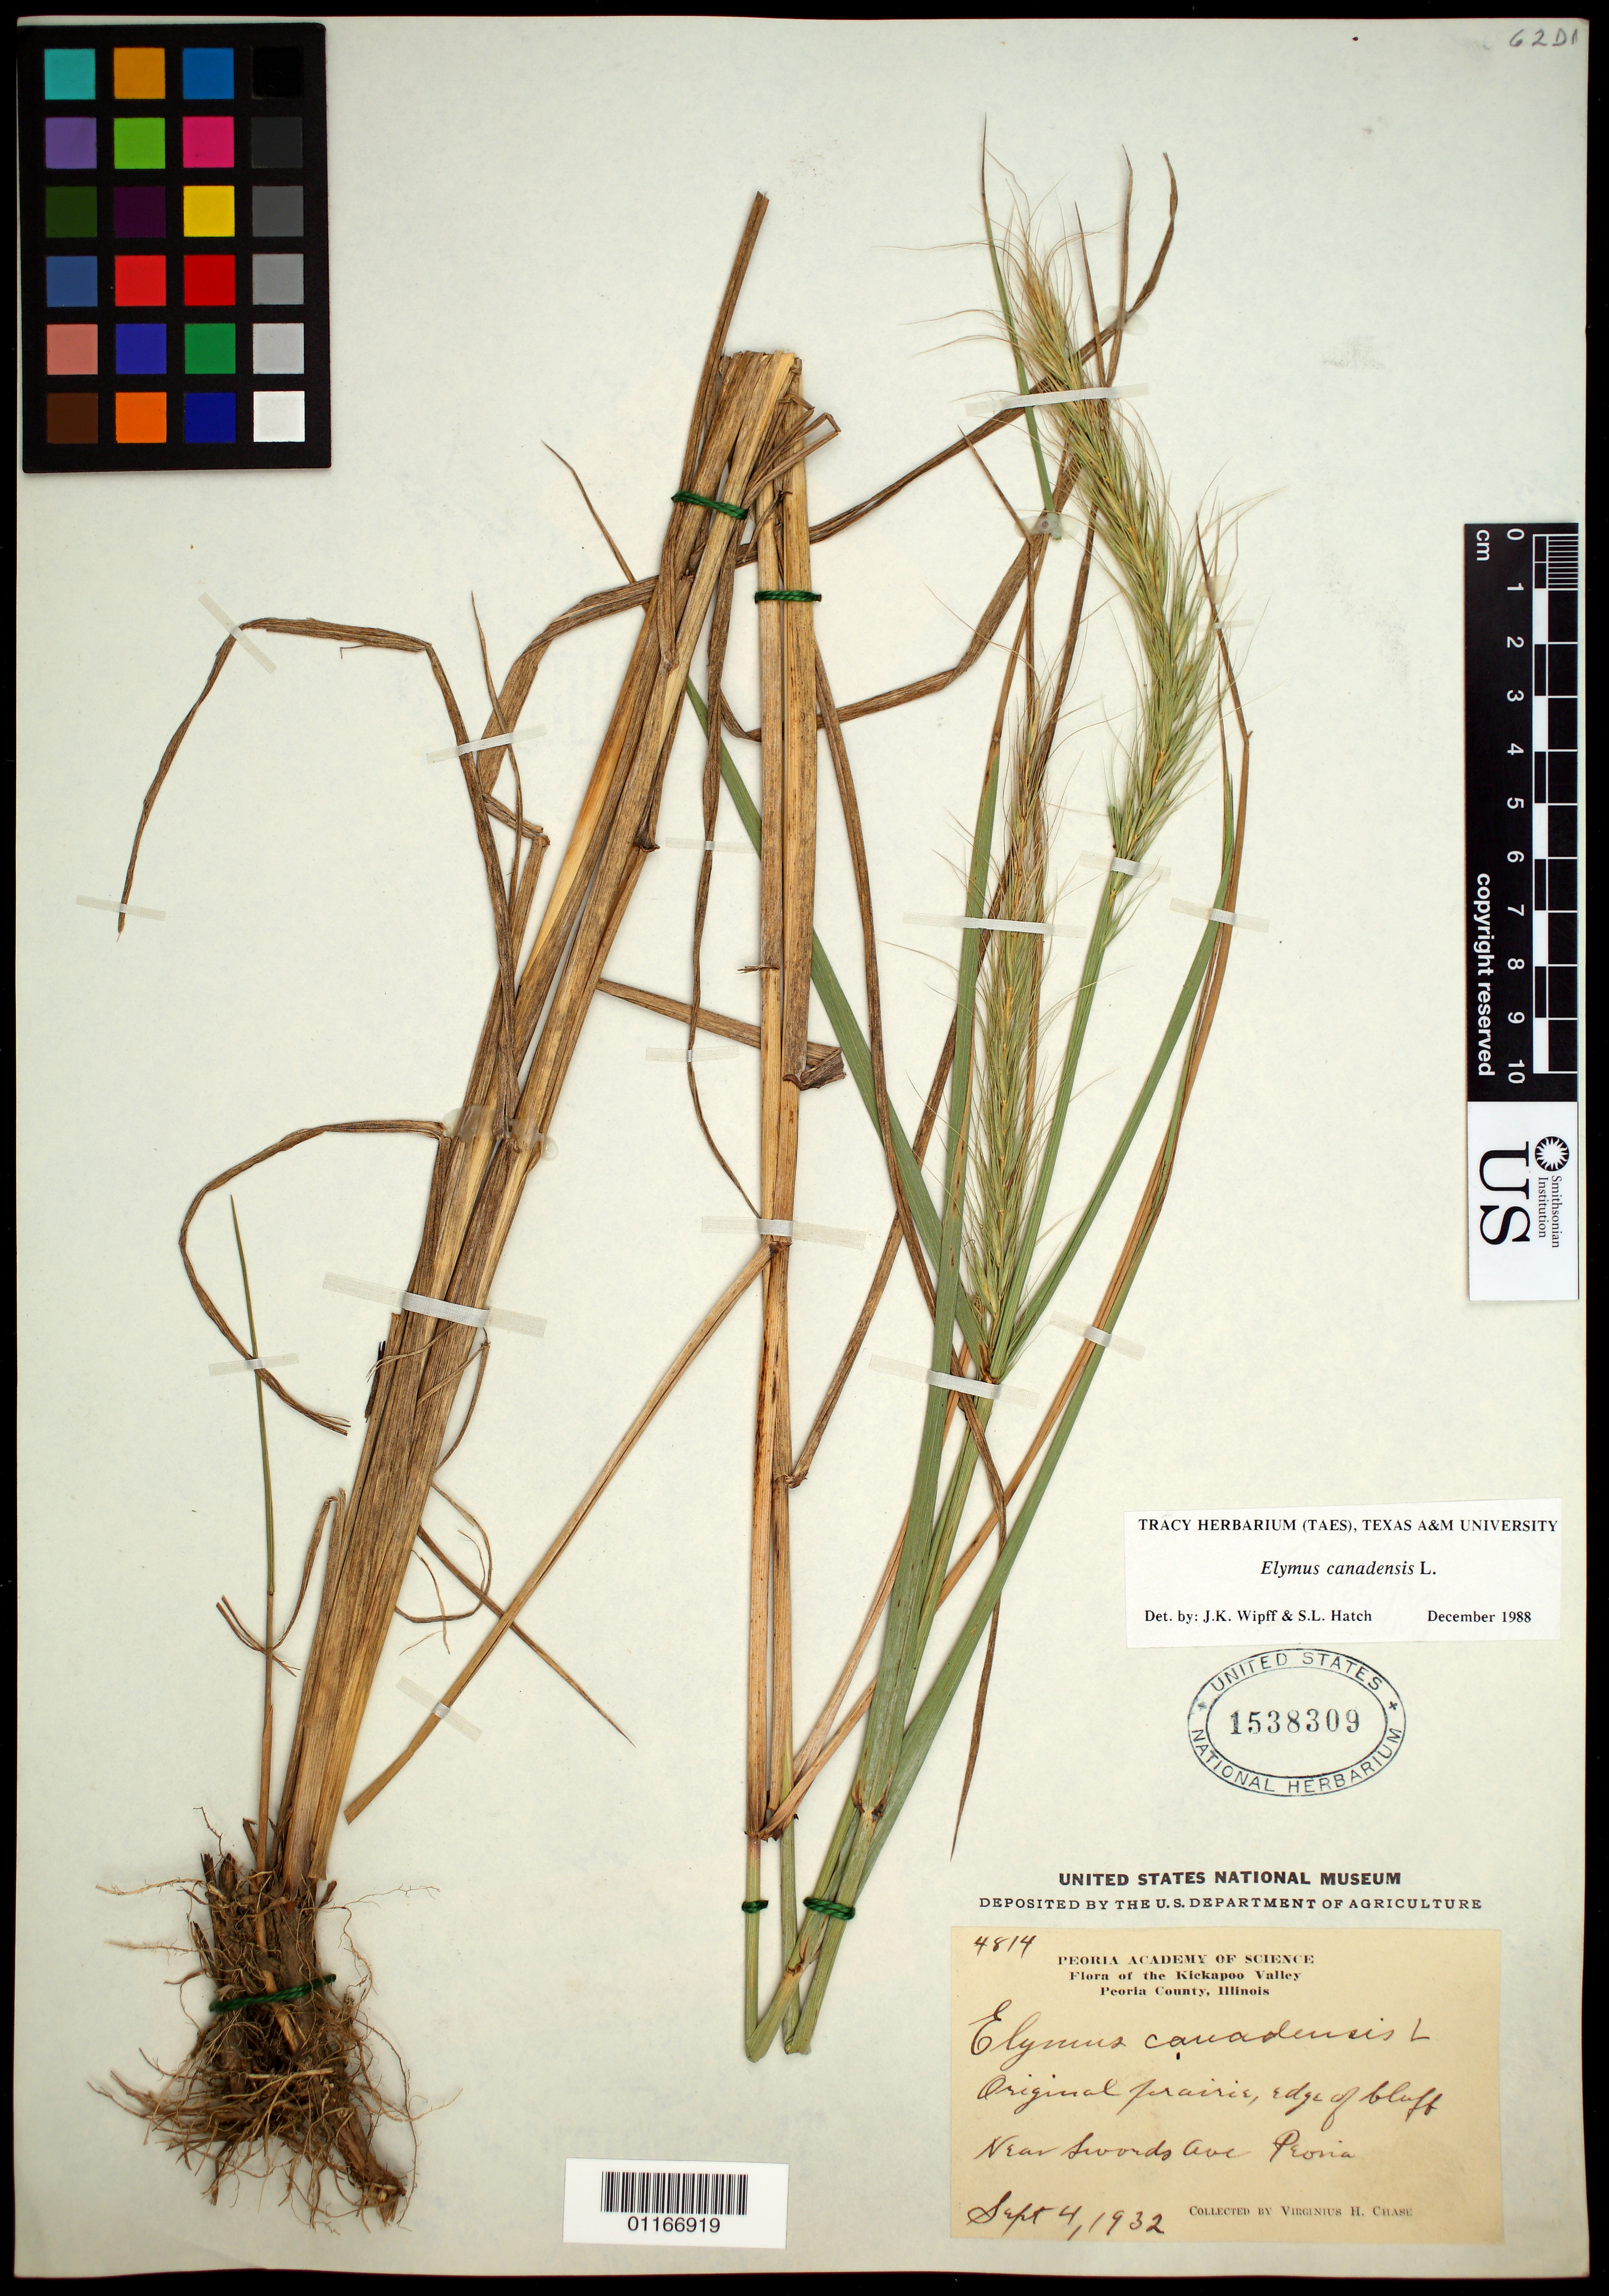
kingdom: Plantae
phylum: Tracheophyta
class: Liliopsida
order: Poales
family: Poaceae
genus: Elymus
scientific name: Elymus canadensis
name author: L.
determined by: Wipff, J. K.; Hatch, S. L.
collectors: V. C. Chase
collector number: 4814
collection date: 1932-09-04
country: United States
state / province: Illinois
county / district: Peoria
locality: Near Swords Ave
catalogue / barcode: US 1538309